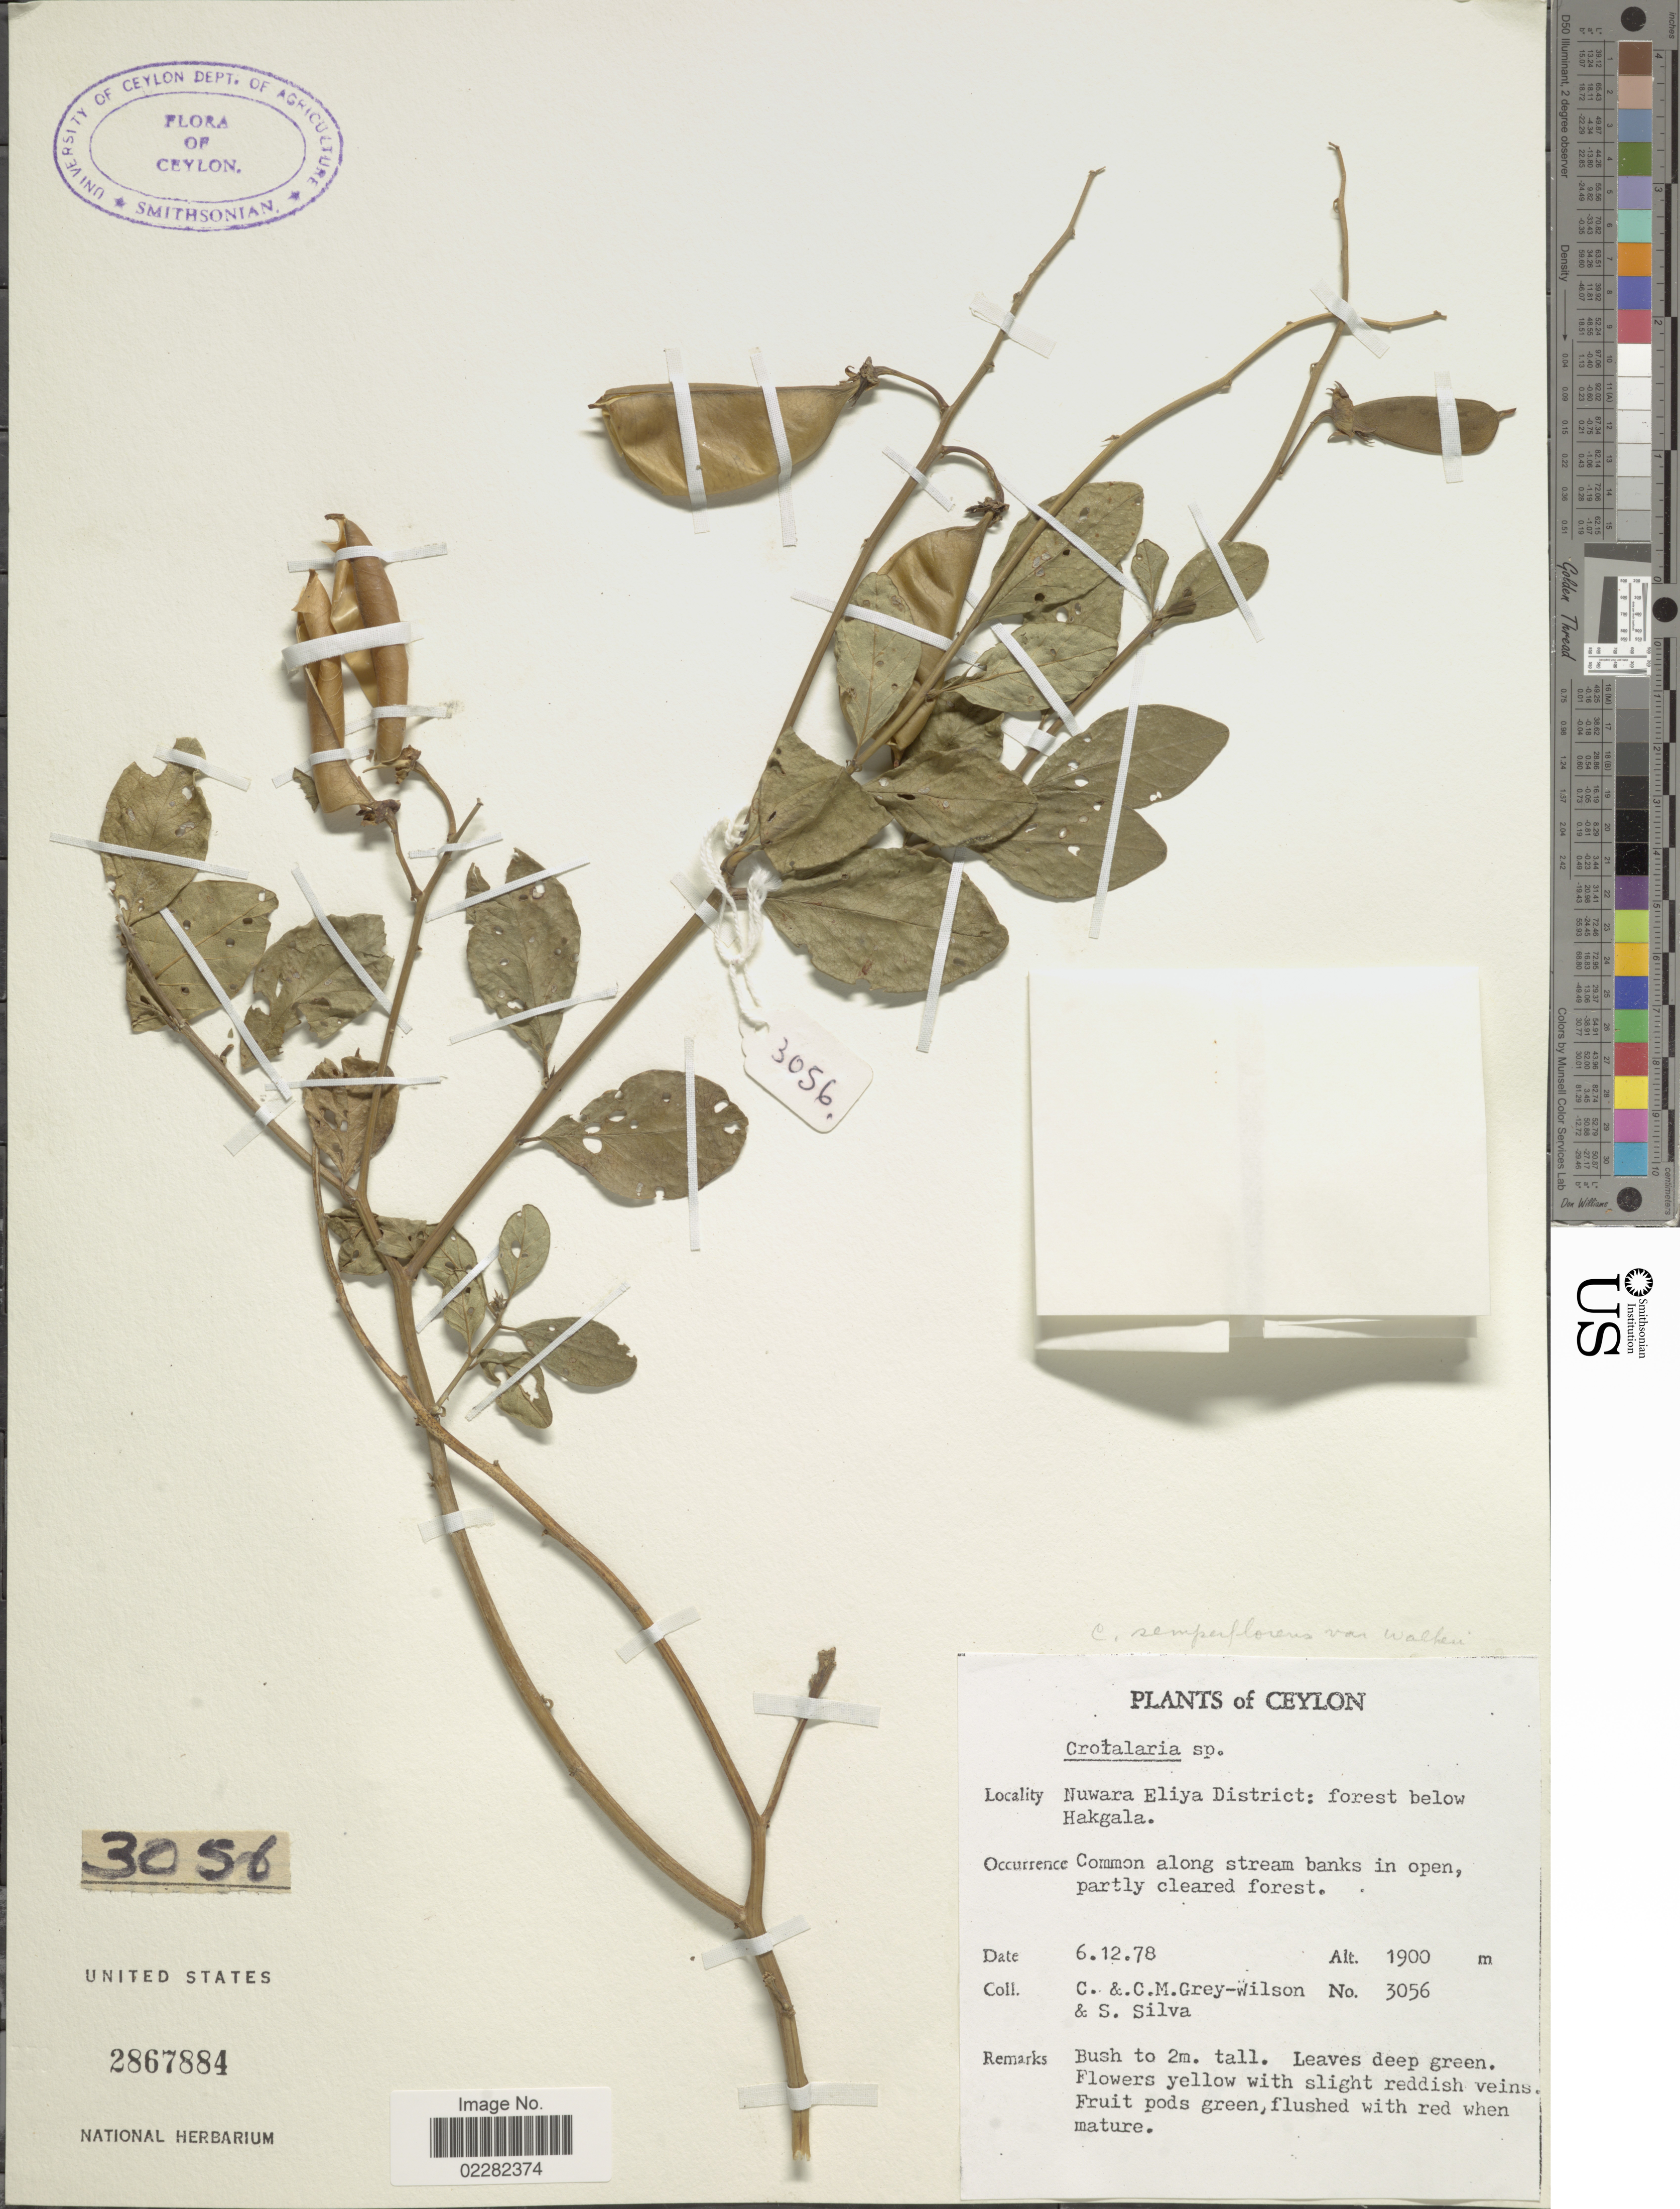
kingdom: Plantae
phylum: Tracheophyta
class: Magnoliopsida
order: Fabales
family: Fabaceae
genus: Crotalaria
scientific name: Crotalaria walkeri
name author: Arn.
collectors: C. Grey-Wilson, C. Grey-Wilson & S. Silva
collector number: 3056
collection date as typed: Transcribed d/m/y: 6/12/78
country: Sri Lanka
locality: Ceylon, Nuwara Eliya District; forest below Hakgala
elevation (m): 1900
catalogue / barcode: US 2867884